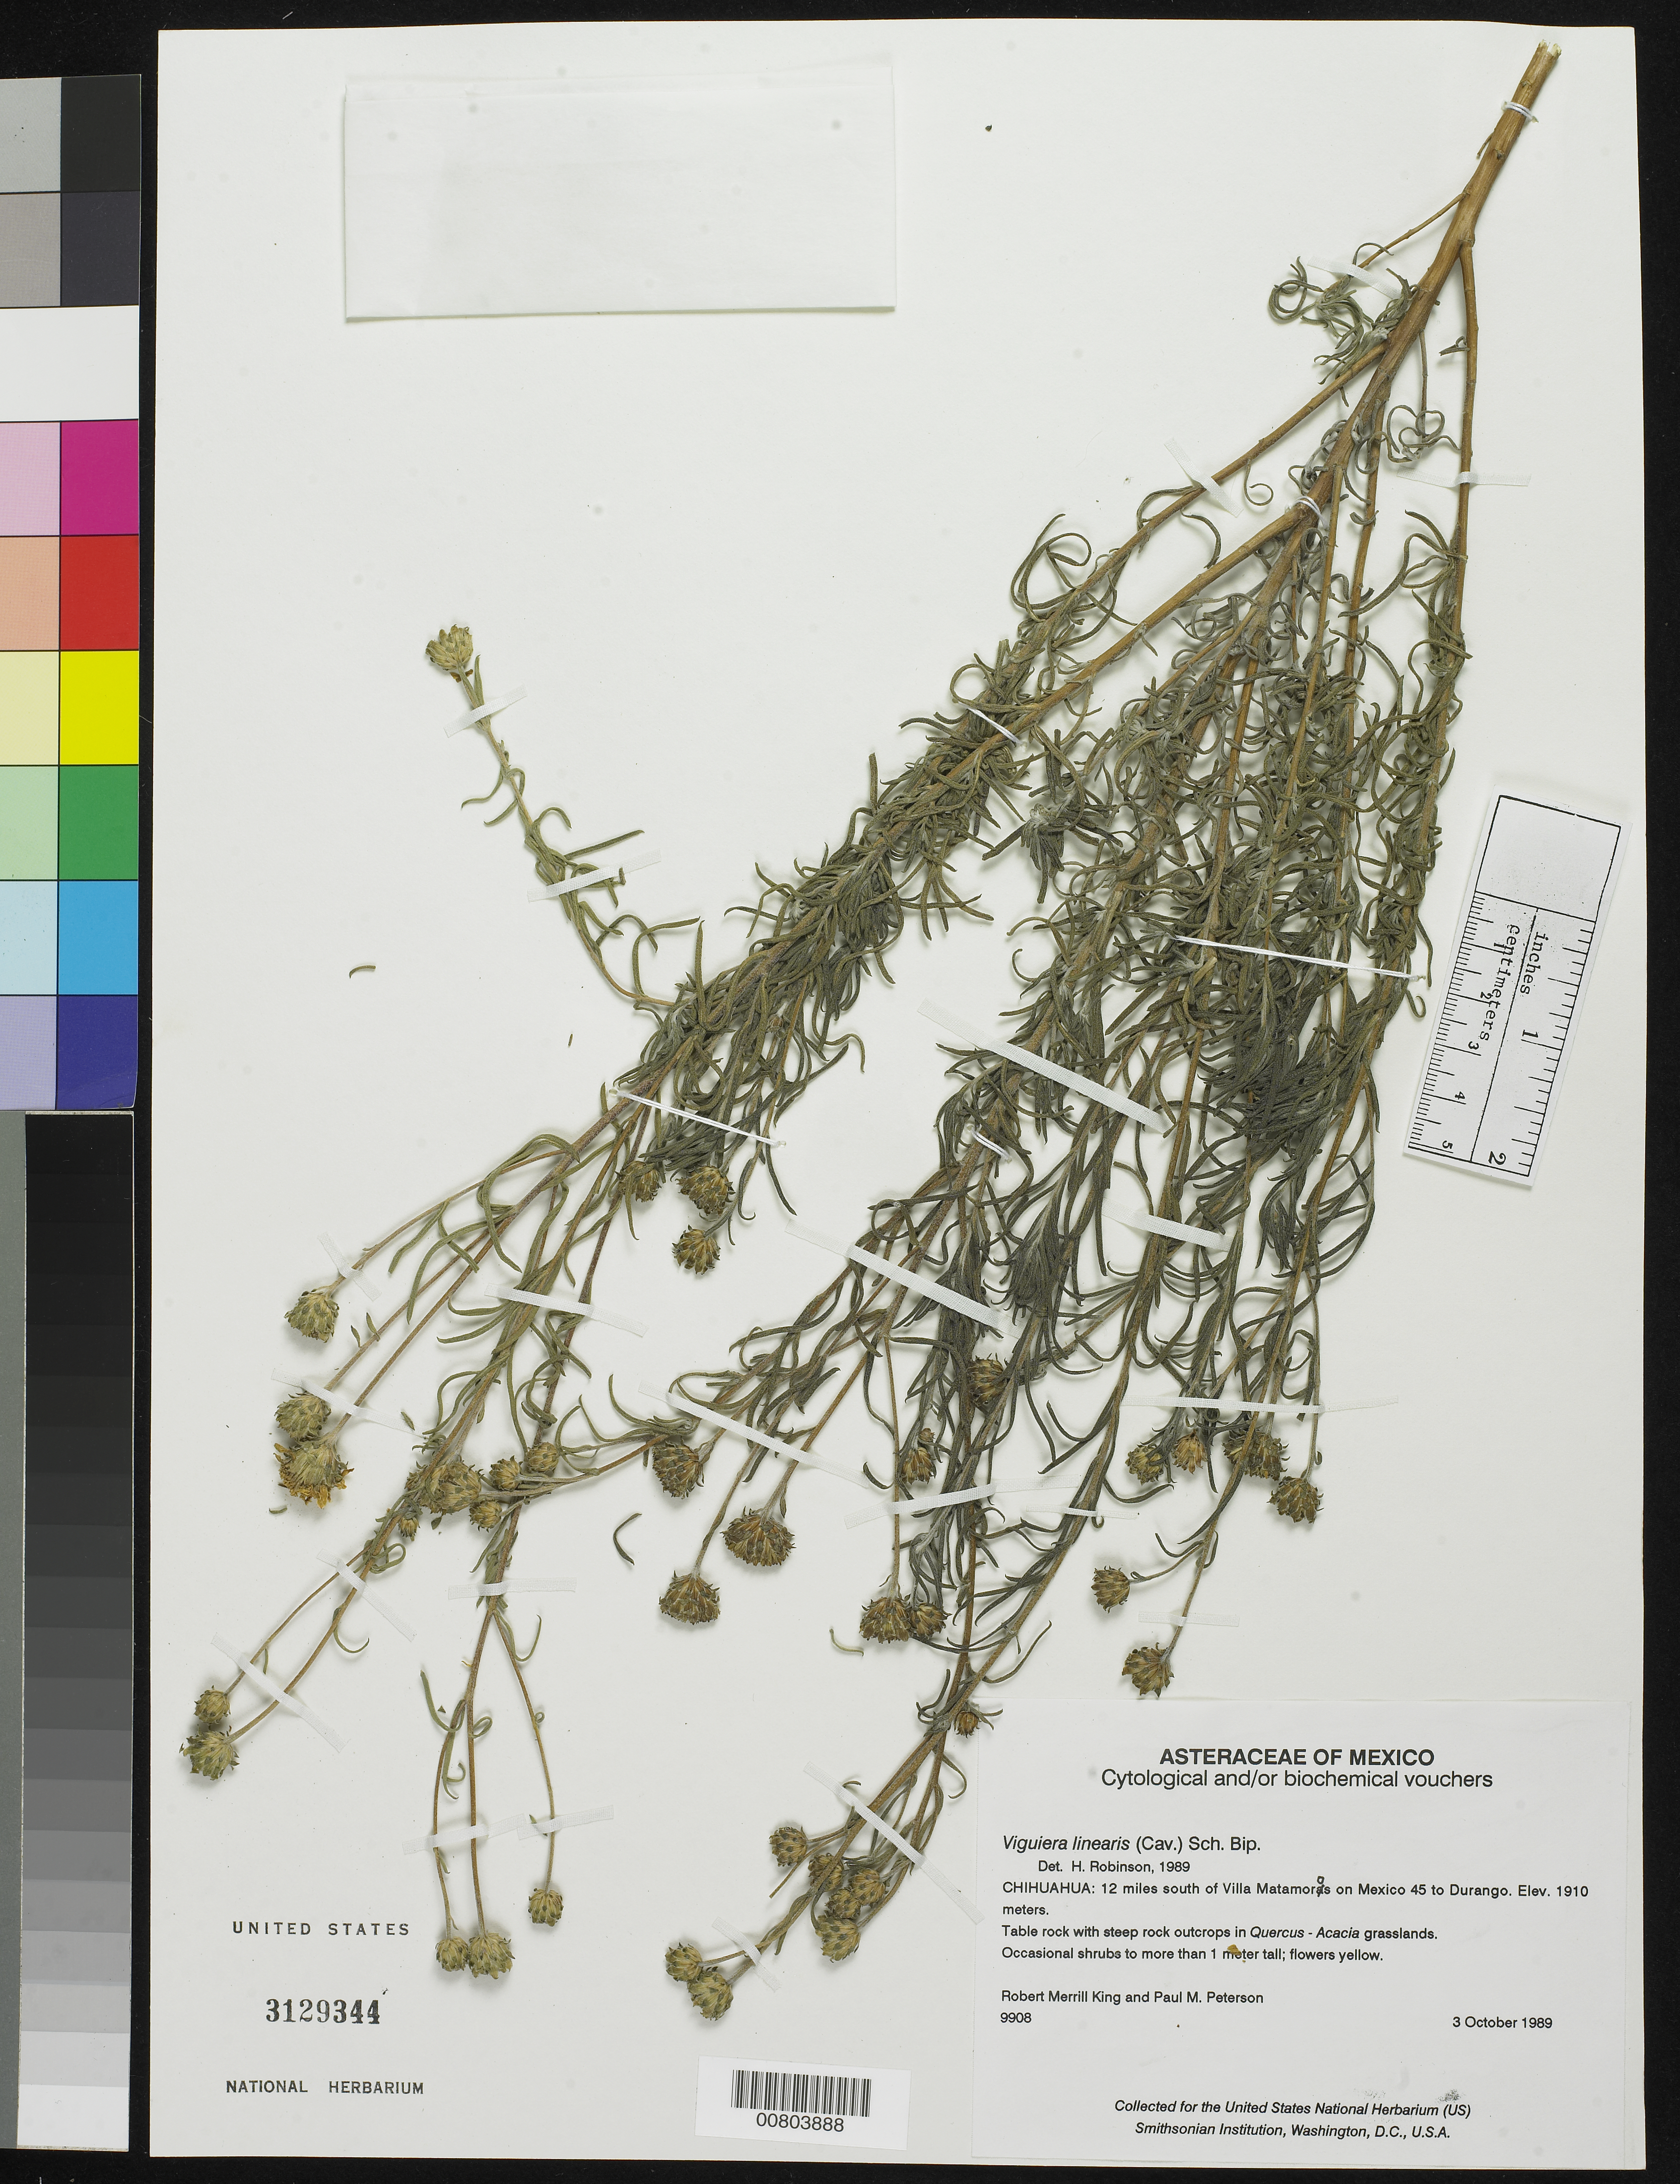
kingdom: Plantae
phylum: Tracheophyta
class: Magnoliopsida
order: Asterales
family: Asteraceae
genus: Viguiera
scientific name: Viguiera linearis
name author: (Cav.) Sch. Bip.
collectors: R. M. King & P. M. Peterson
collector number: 9908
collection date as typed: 03 Oct 1989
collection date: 1989-10-03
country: Mexico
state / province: Chihuahua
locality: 12 miles south of Villa Matamoros on Mexico 45 to Durango.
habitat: Table rock with steep rock outcrops in Quercus-Acacia grasslands.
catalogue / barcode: US 3129344